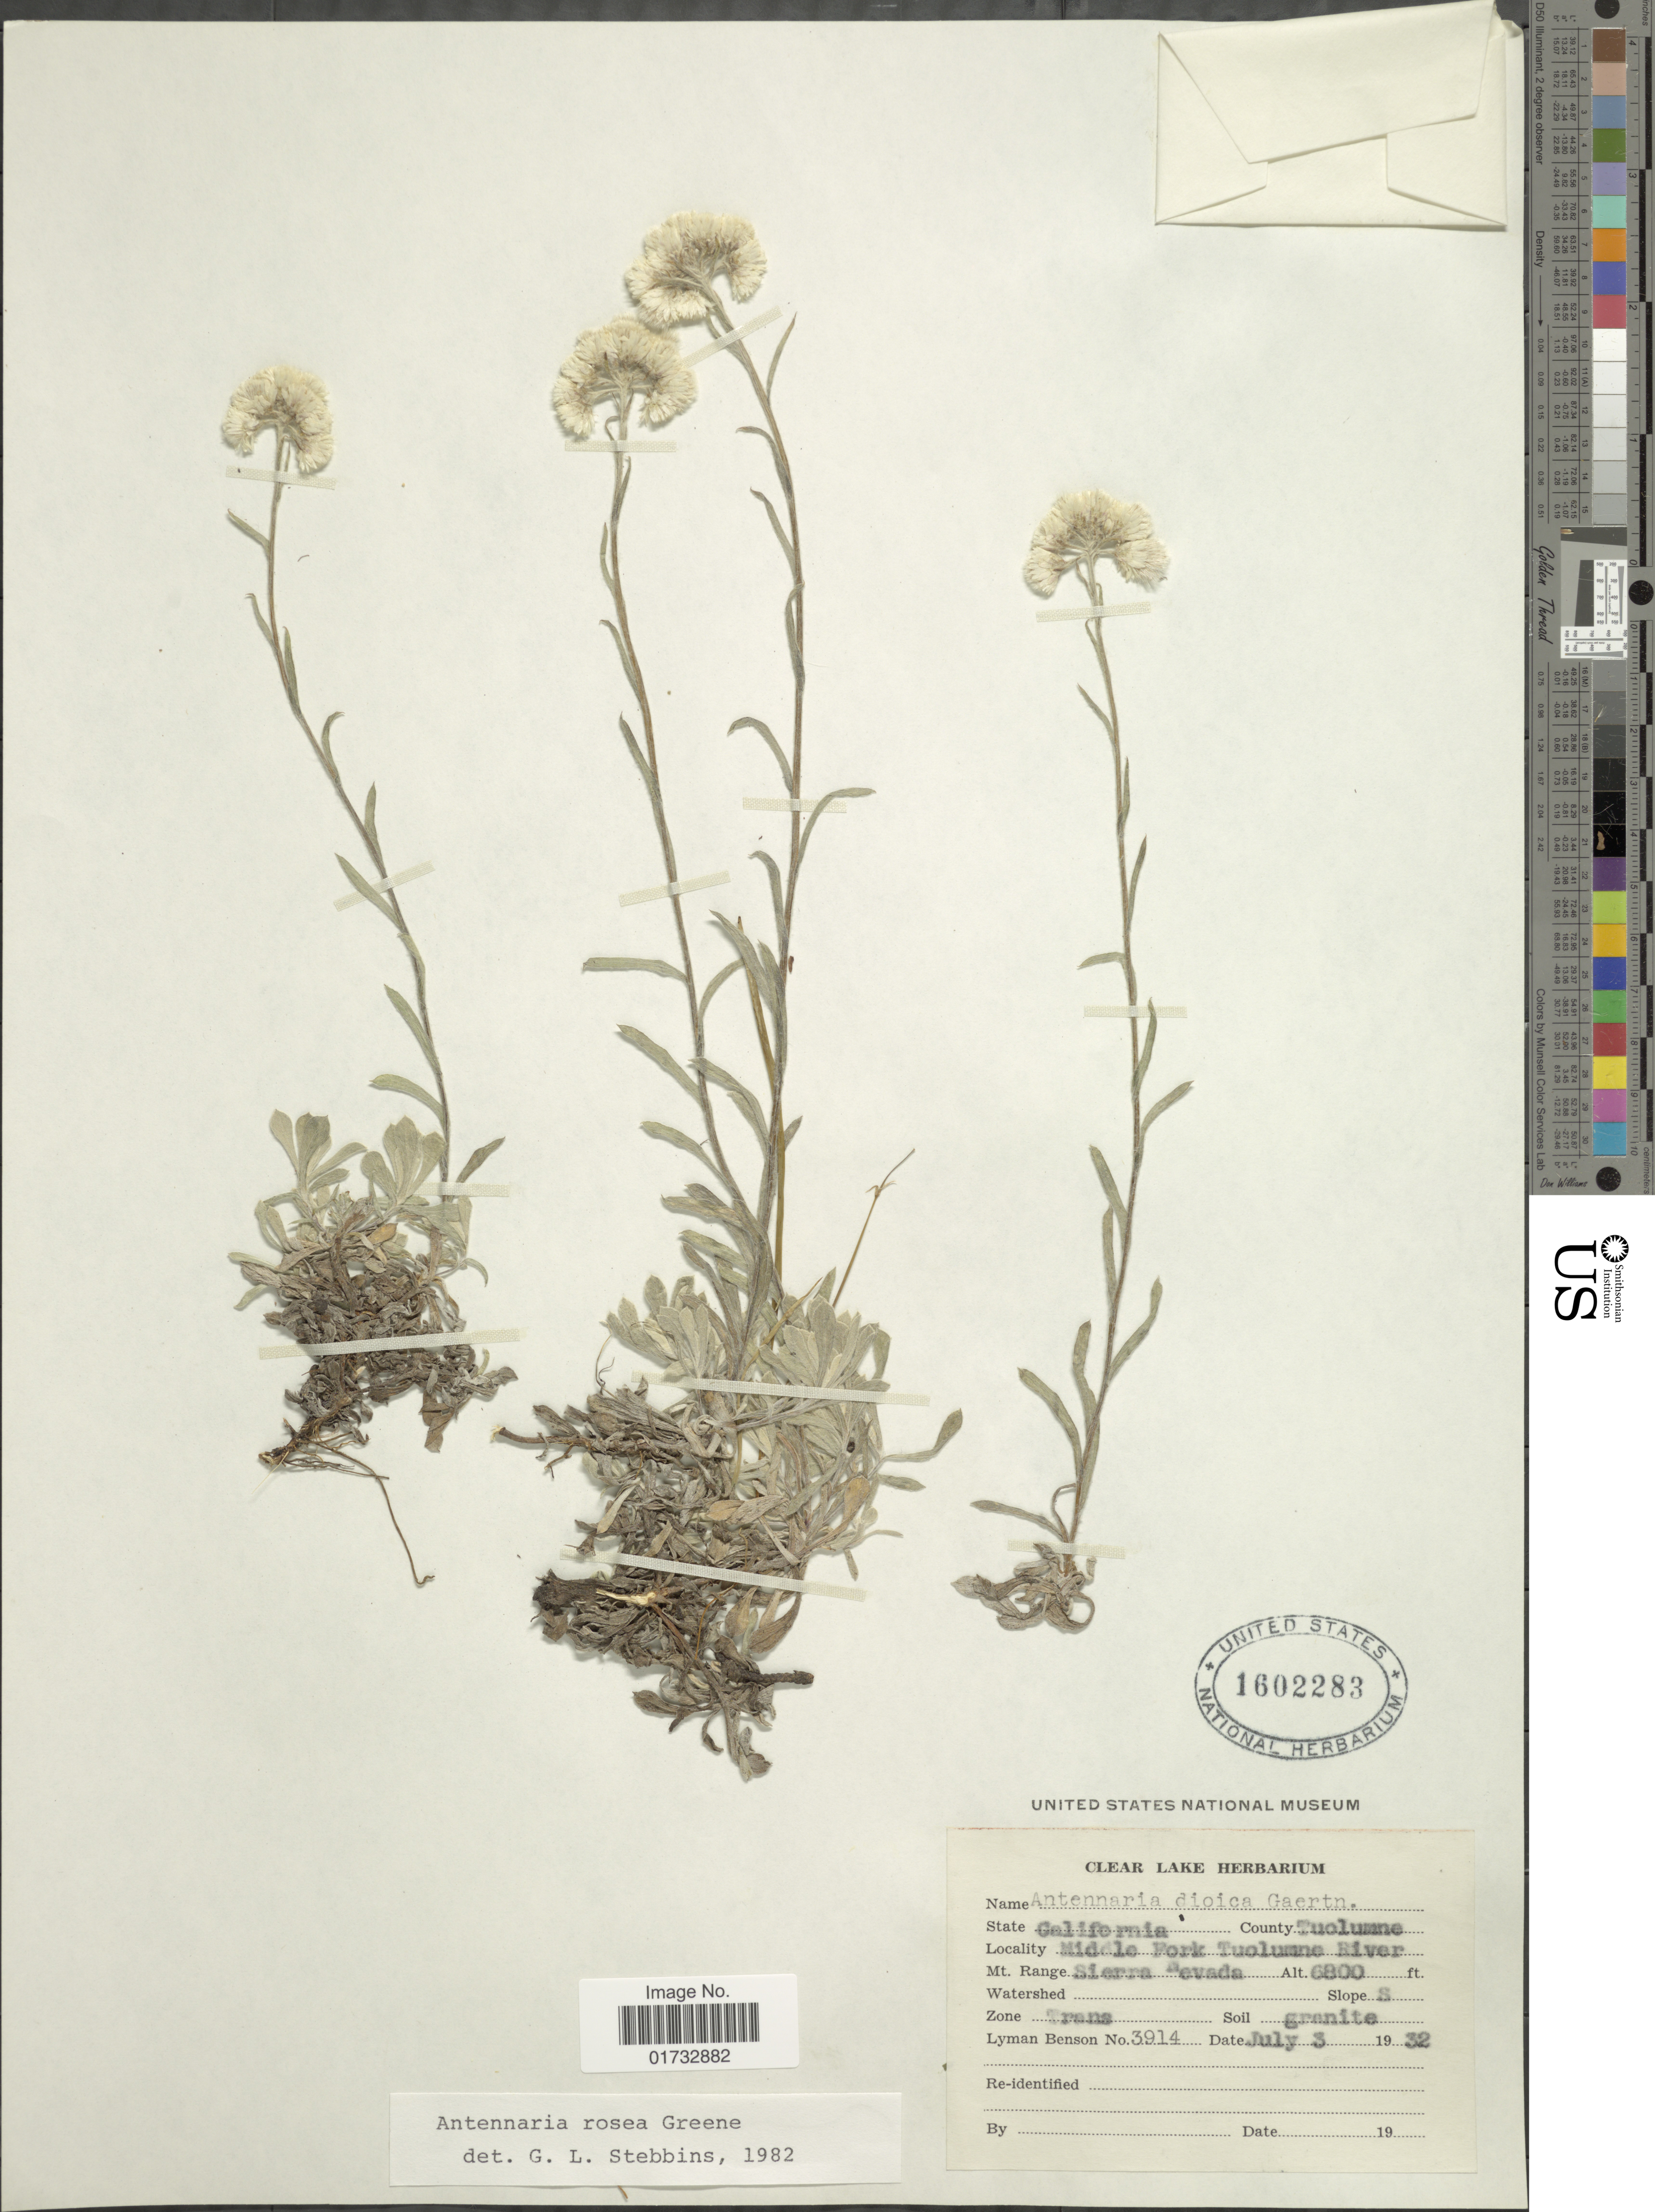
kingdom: Plantae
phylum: Tracheophyta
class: Magnoliopsida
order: Asterales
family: Asteraceae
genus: Antennaria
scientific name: Antennaria rosea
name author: Greene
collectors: L. D. Benson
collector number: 3914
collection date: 1932-07-03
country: United States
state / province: California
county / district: Tuolumne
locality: County Tuclumne, Middel Fork Tuclumne river, Mt. Range Sierra Nevada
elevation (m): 2073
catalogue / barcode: US 1602283